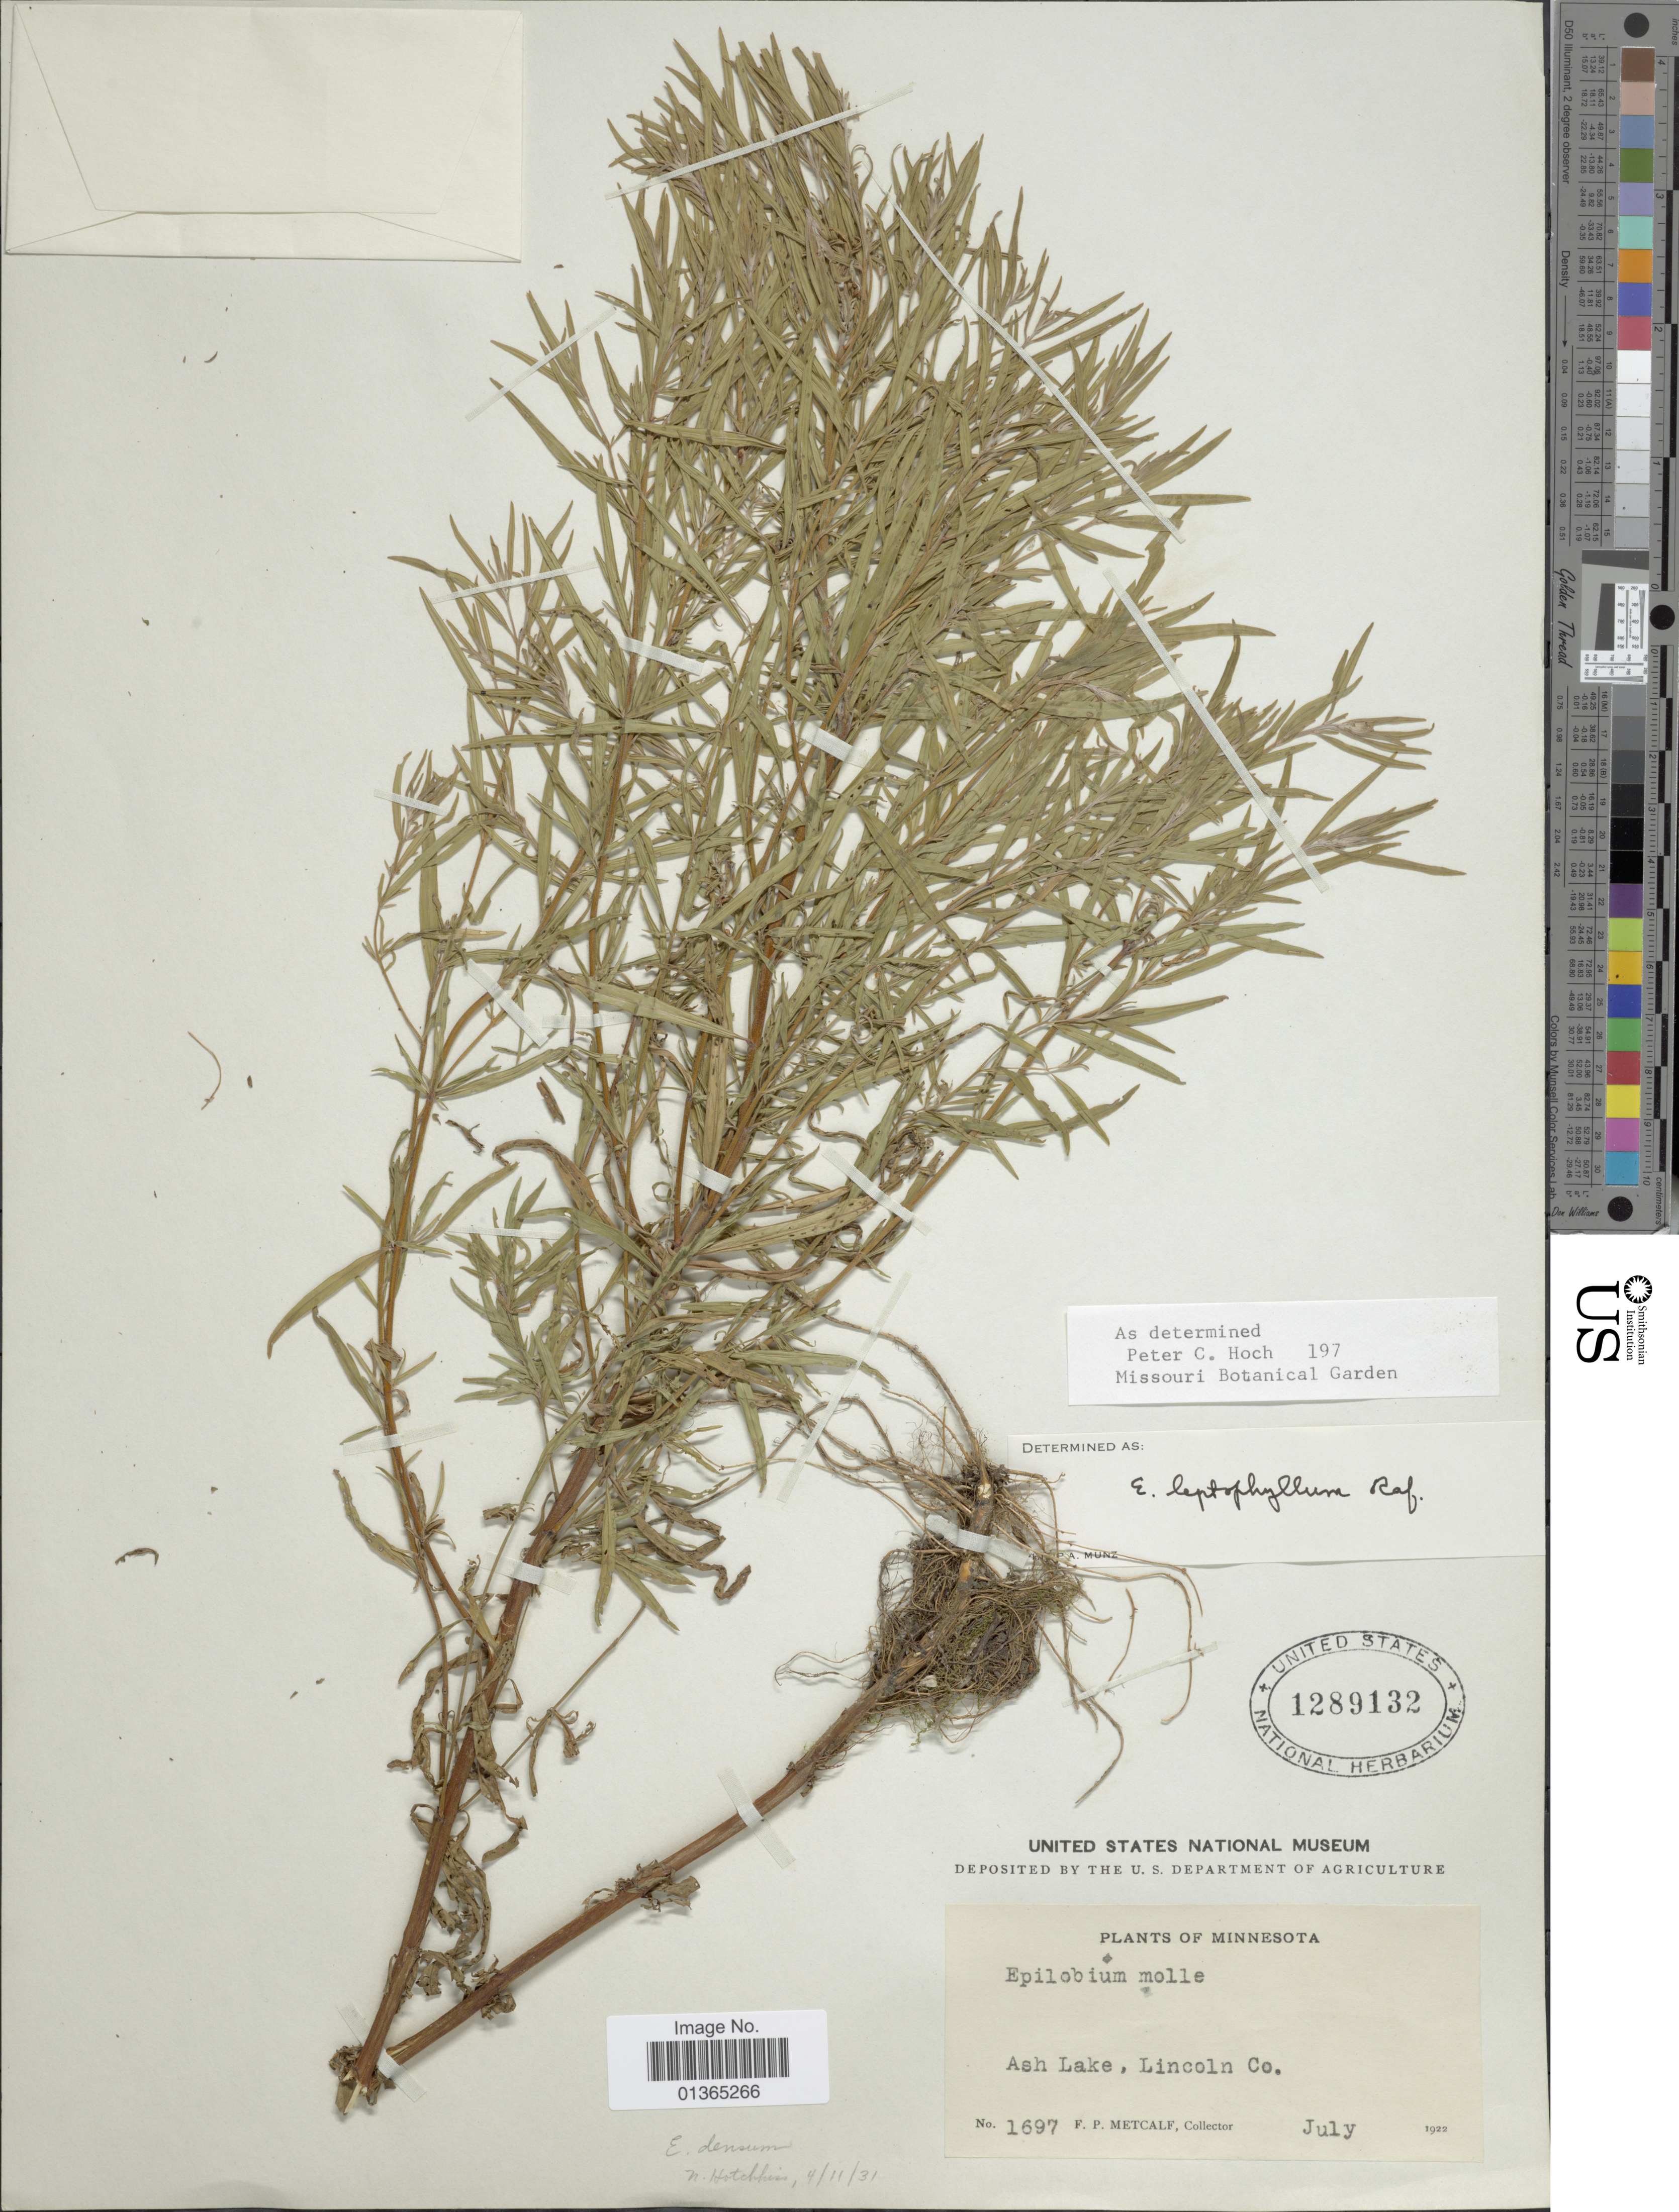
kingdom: Plantae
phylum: Tracheophyta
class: Magnoliopsida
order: Myrtales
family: Onagraceae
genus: Epilobium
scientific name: Epilobium leptophyllum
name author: Raf.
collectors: F. Metcalf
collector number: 1697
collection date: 1922-07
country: United States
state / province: Minnesota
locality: Ash Lake, Lincoln Co.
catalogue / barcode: US 1289132